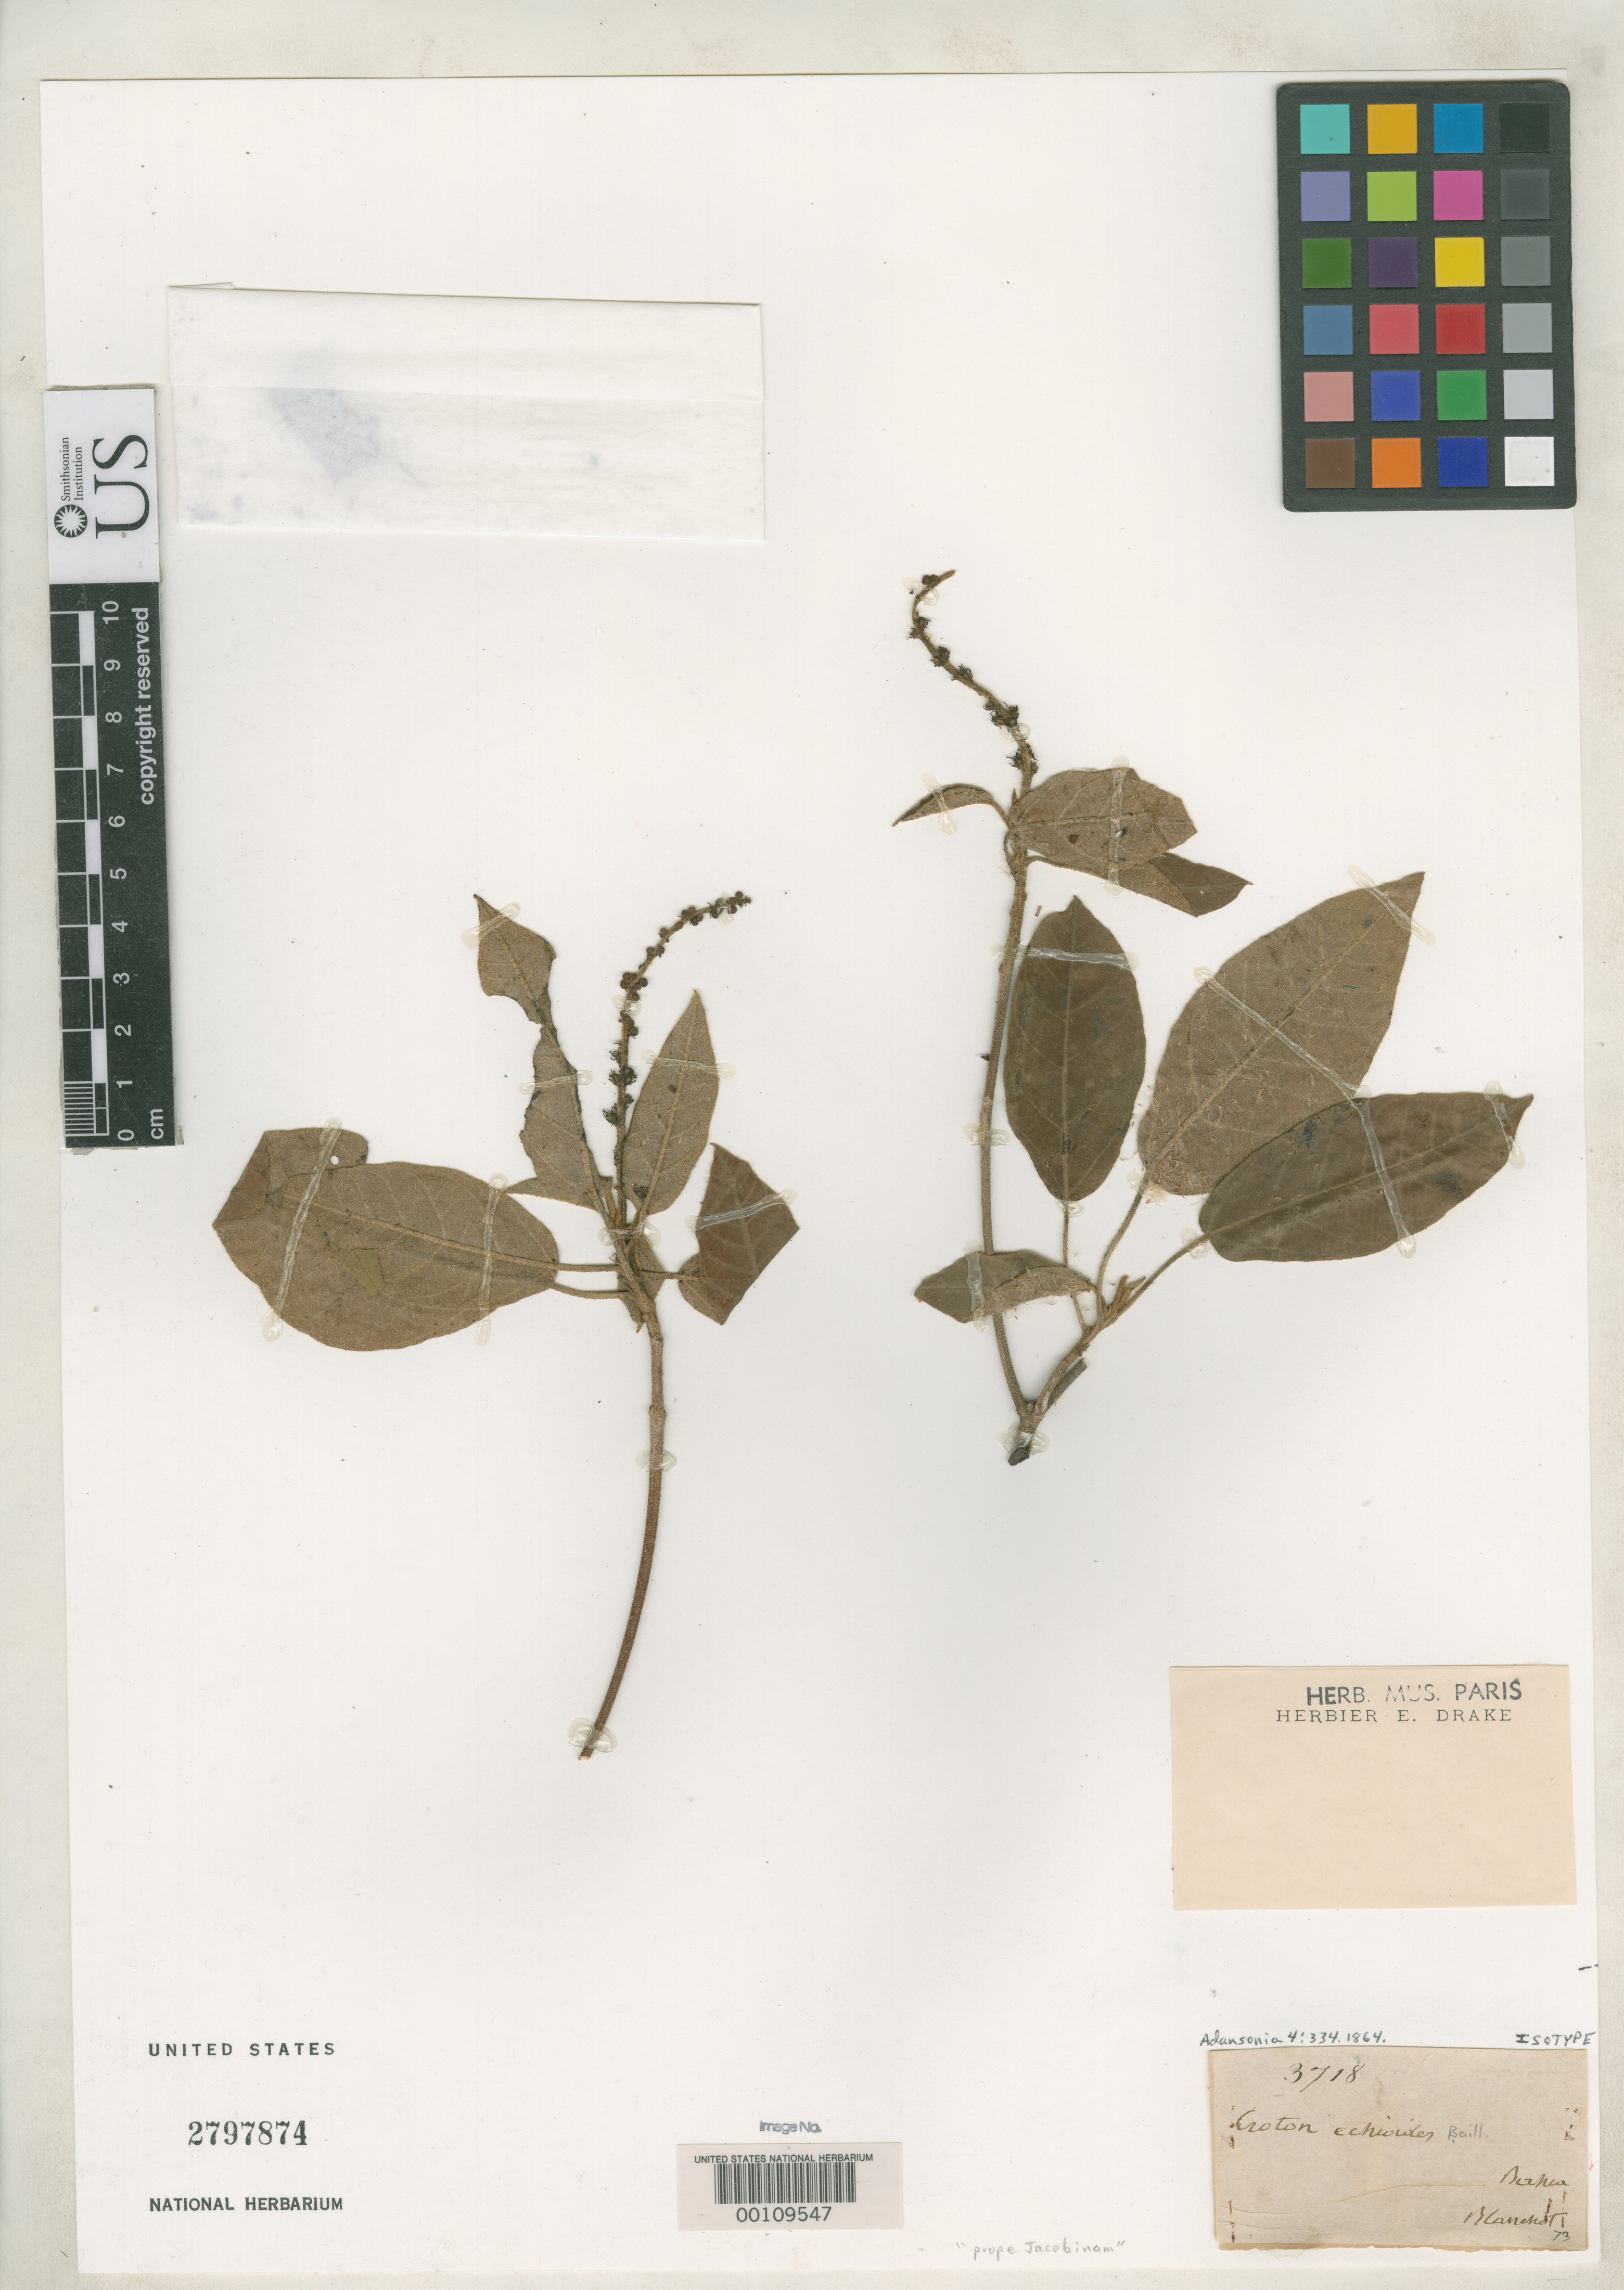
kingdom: Plantae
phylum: Tracheophyta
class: Magnoliopsida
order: Malpighiales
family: Euphorbiaceae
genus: Croton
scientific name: Croton echioides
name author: Müll. Arg.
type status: Isotype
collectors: J. Blanchet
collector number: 3718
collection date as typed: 1873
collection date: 1873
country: Brazil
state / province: Bahia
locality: North of Esplanda city on road to Jaquera.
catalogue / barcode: US 2797874